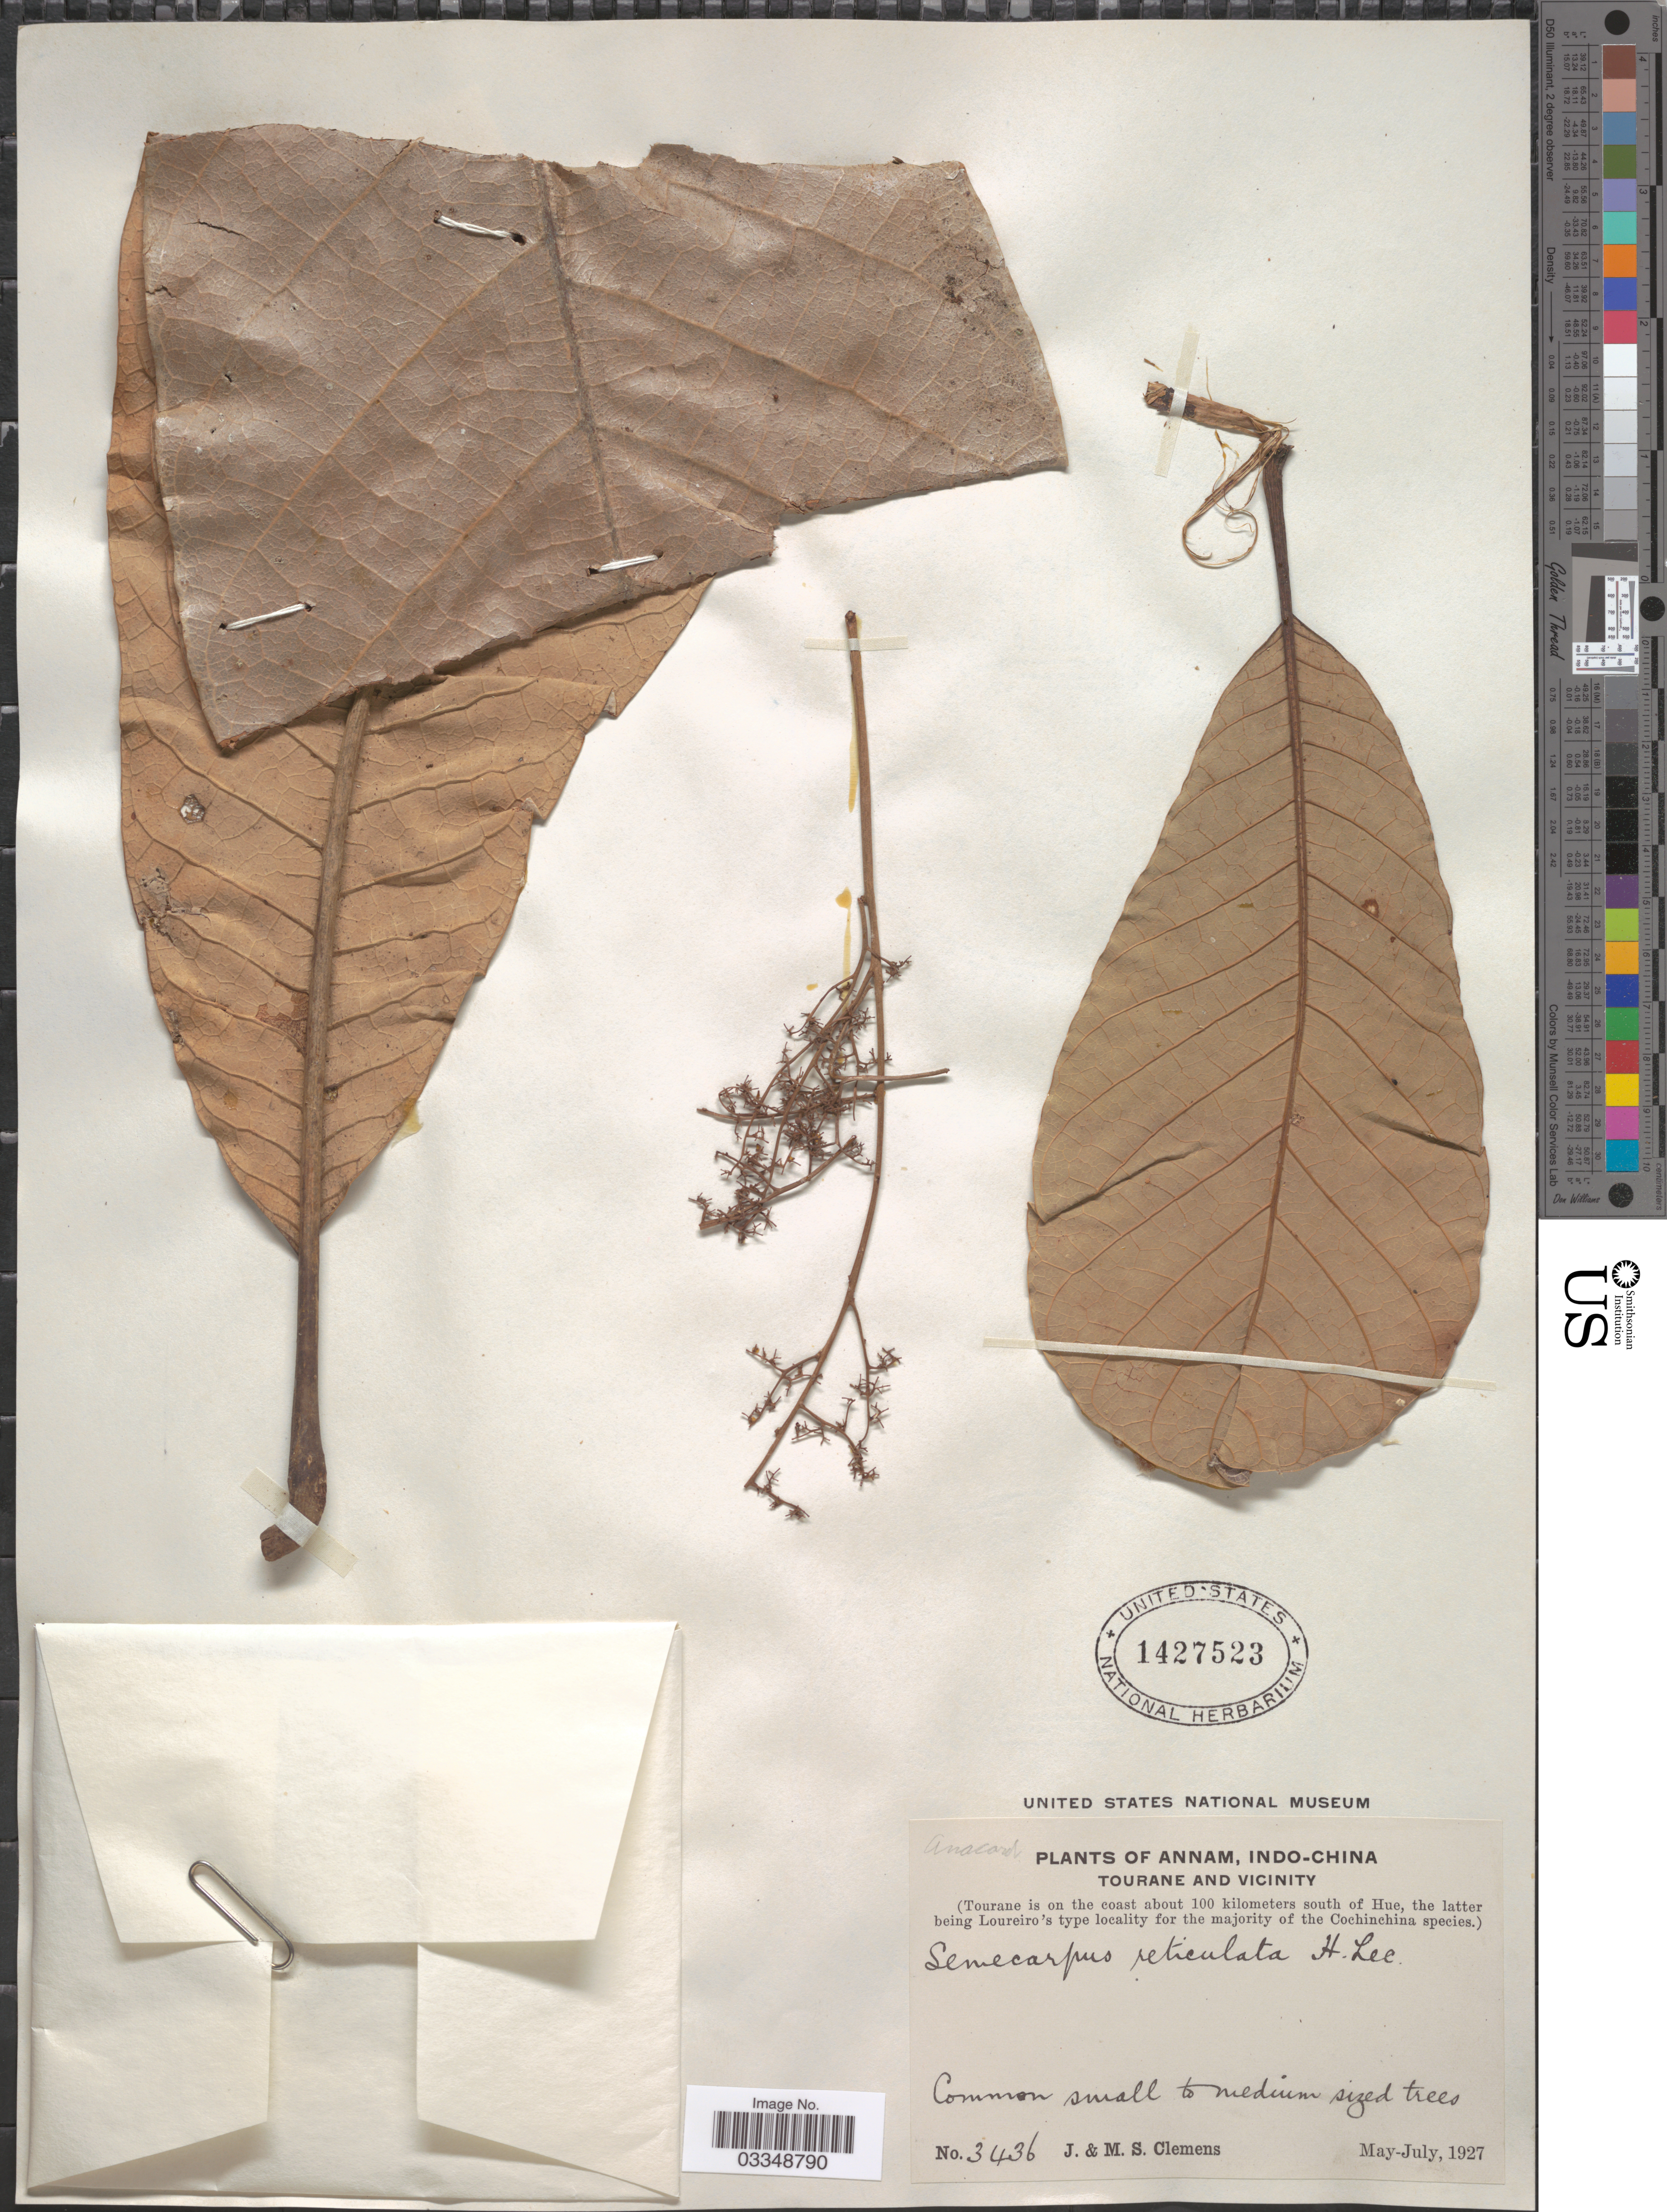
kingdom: Plantae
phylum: Tracheophyta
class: Magnoliopsida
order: Sapindales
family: Anacardiaceae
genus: Semecarpus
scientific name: Semecarpus reticulatus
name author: Lecomte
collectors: J. Clemens & M. S. Clemens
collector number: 3436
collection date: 1927-05/1927-07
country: Vietnam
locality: Annam, Indo-China. Tourane and vicinity. (Tourane is on the coast about 100 kilometers south of Hue).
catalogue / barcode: US 1427523